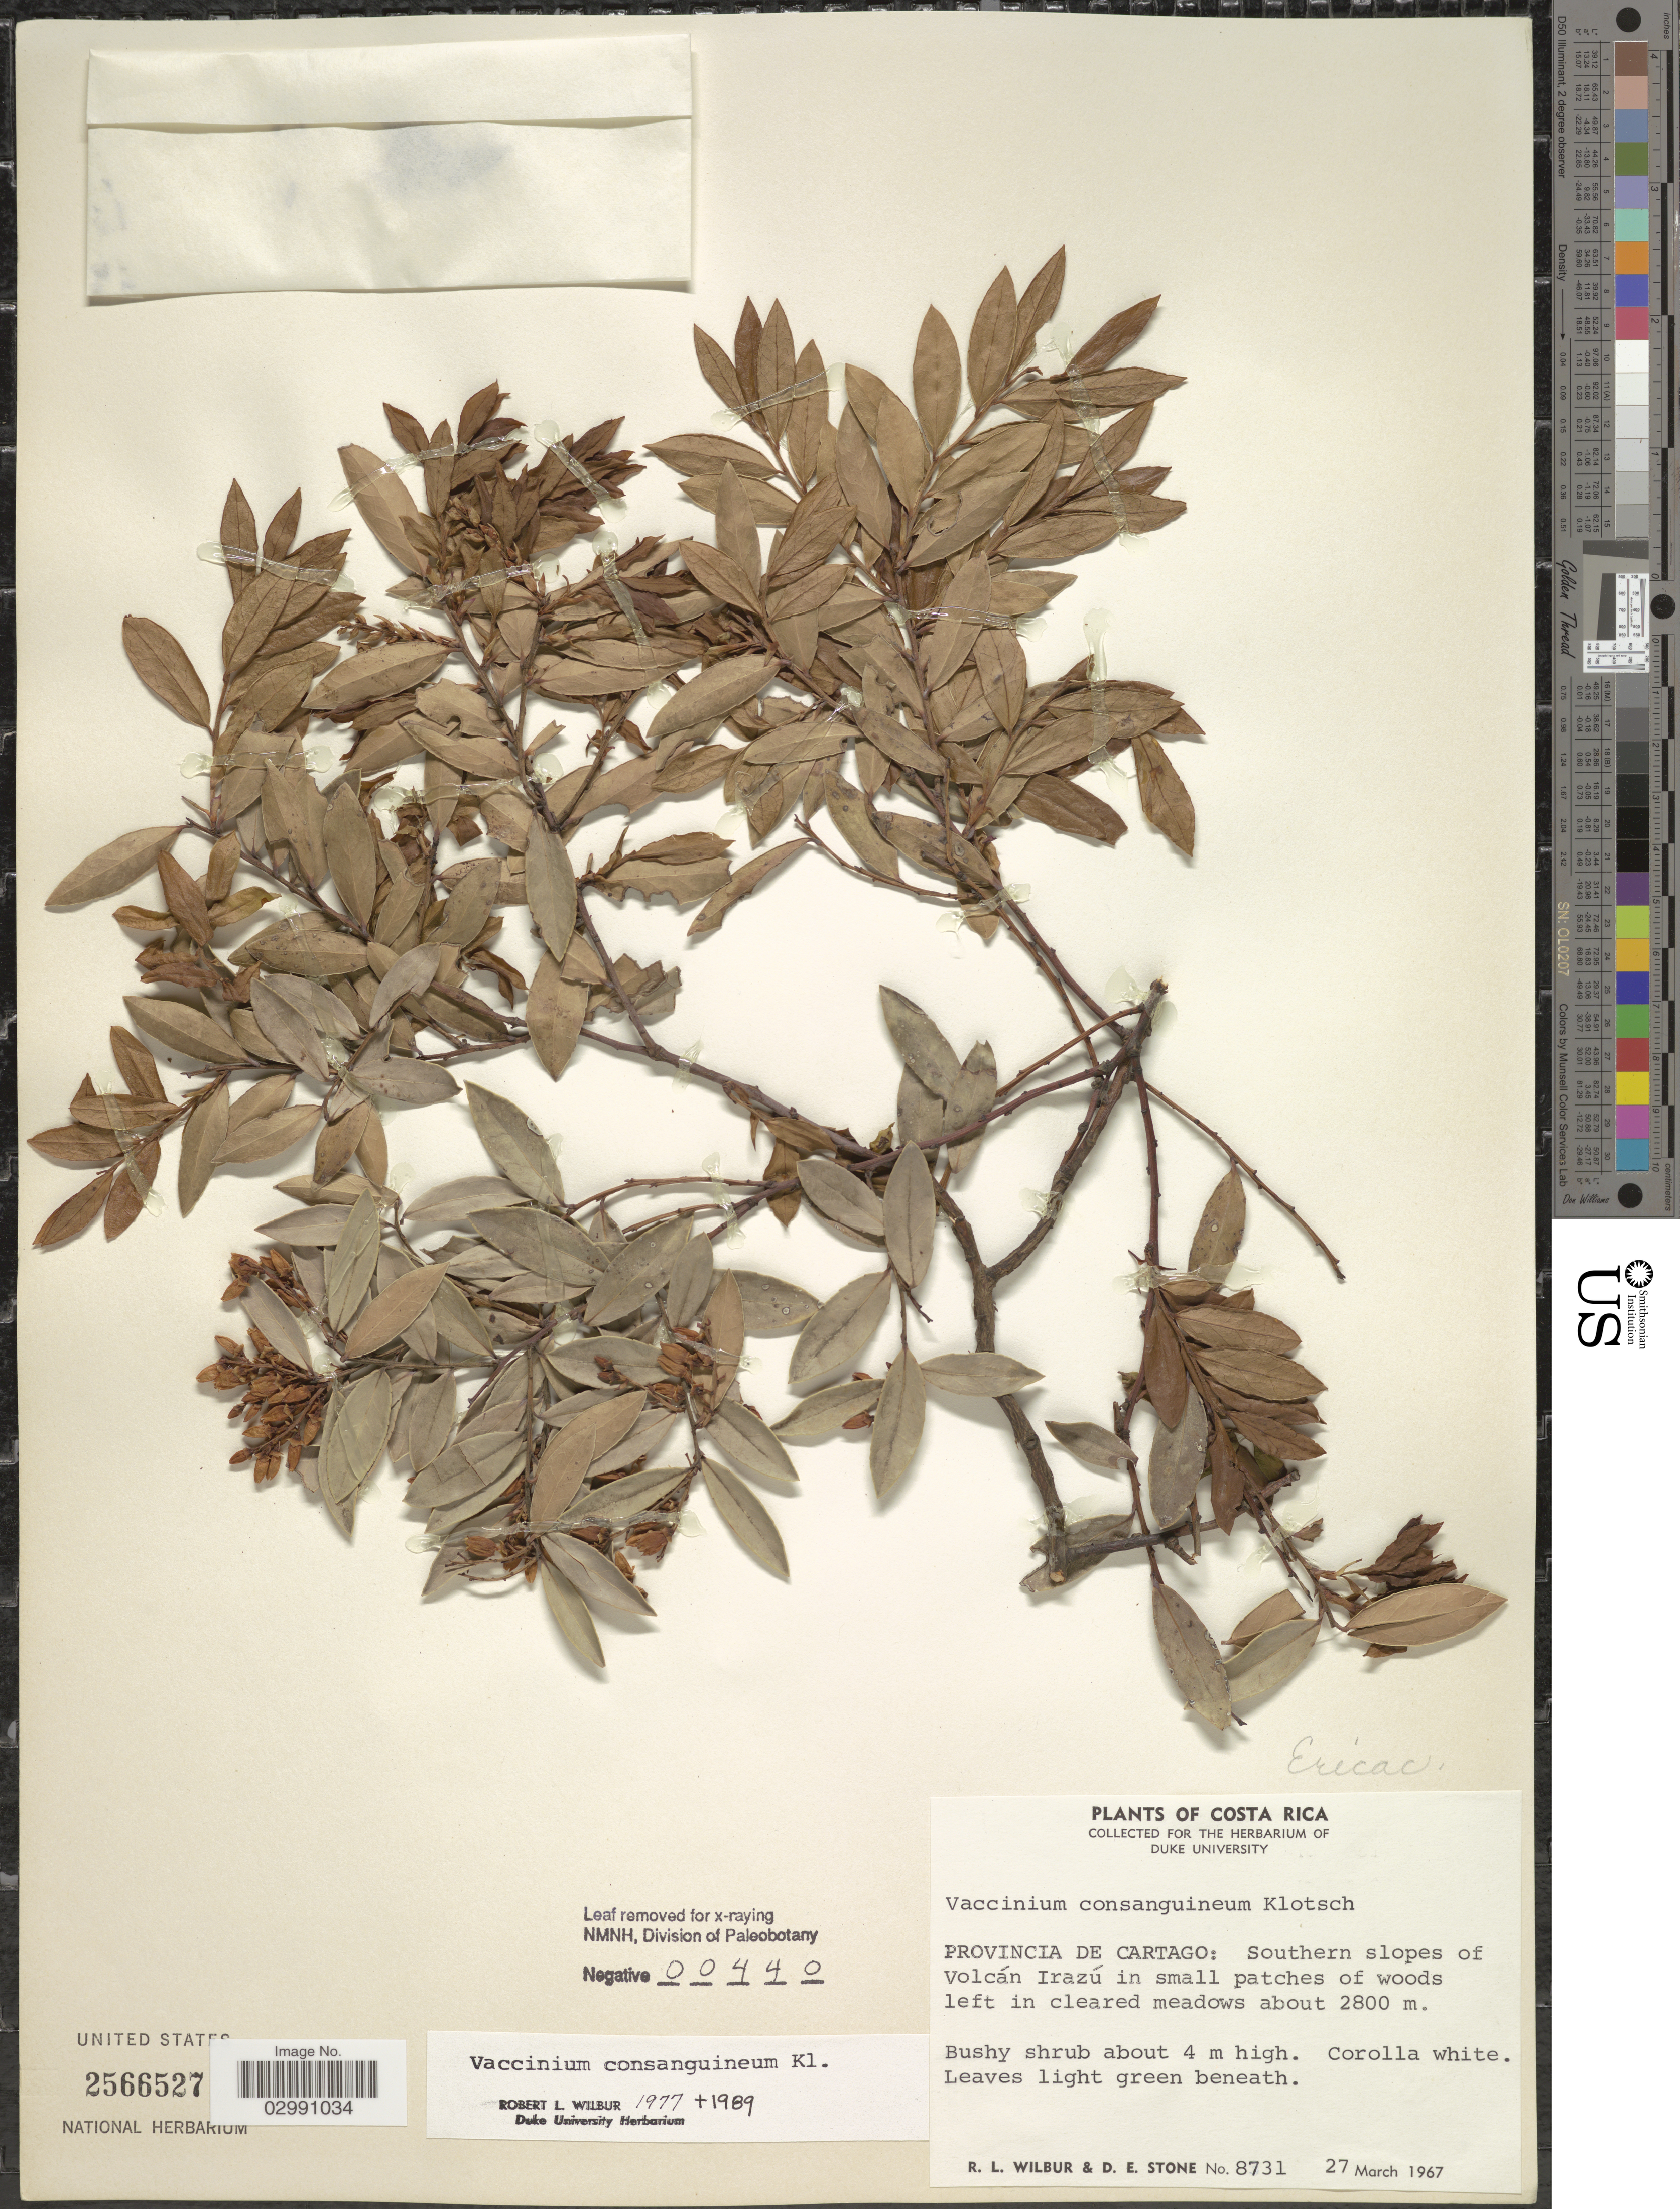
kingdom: Plantae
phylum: Tracheophyta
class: Magnoliopsida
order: Ericales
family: Ericaceae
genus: Vaccinium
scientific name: Vaccinium consanguineum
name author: Klotzsch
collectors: R. L. Wilbur & D. E. Stone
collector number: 8731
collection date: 1967-03-27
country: Costa Rica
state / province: Cartago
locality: Southern slopes of Volcán Irazú in small patches of woods left in cleared meadows.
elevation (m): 2800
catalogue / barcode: US 2566527